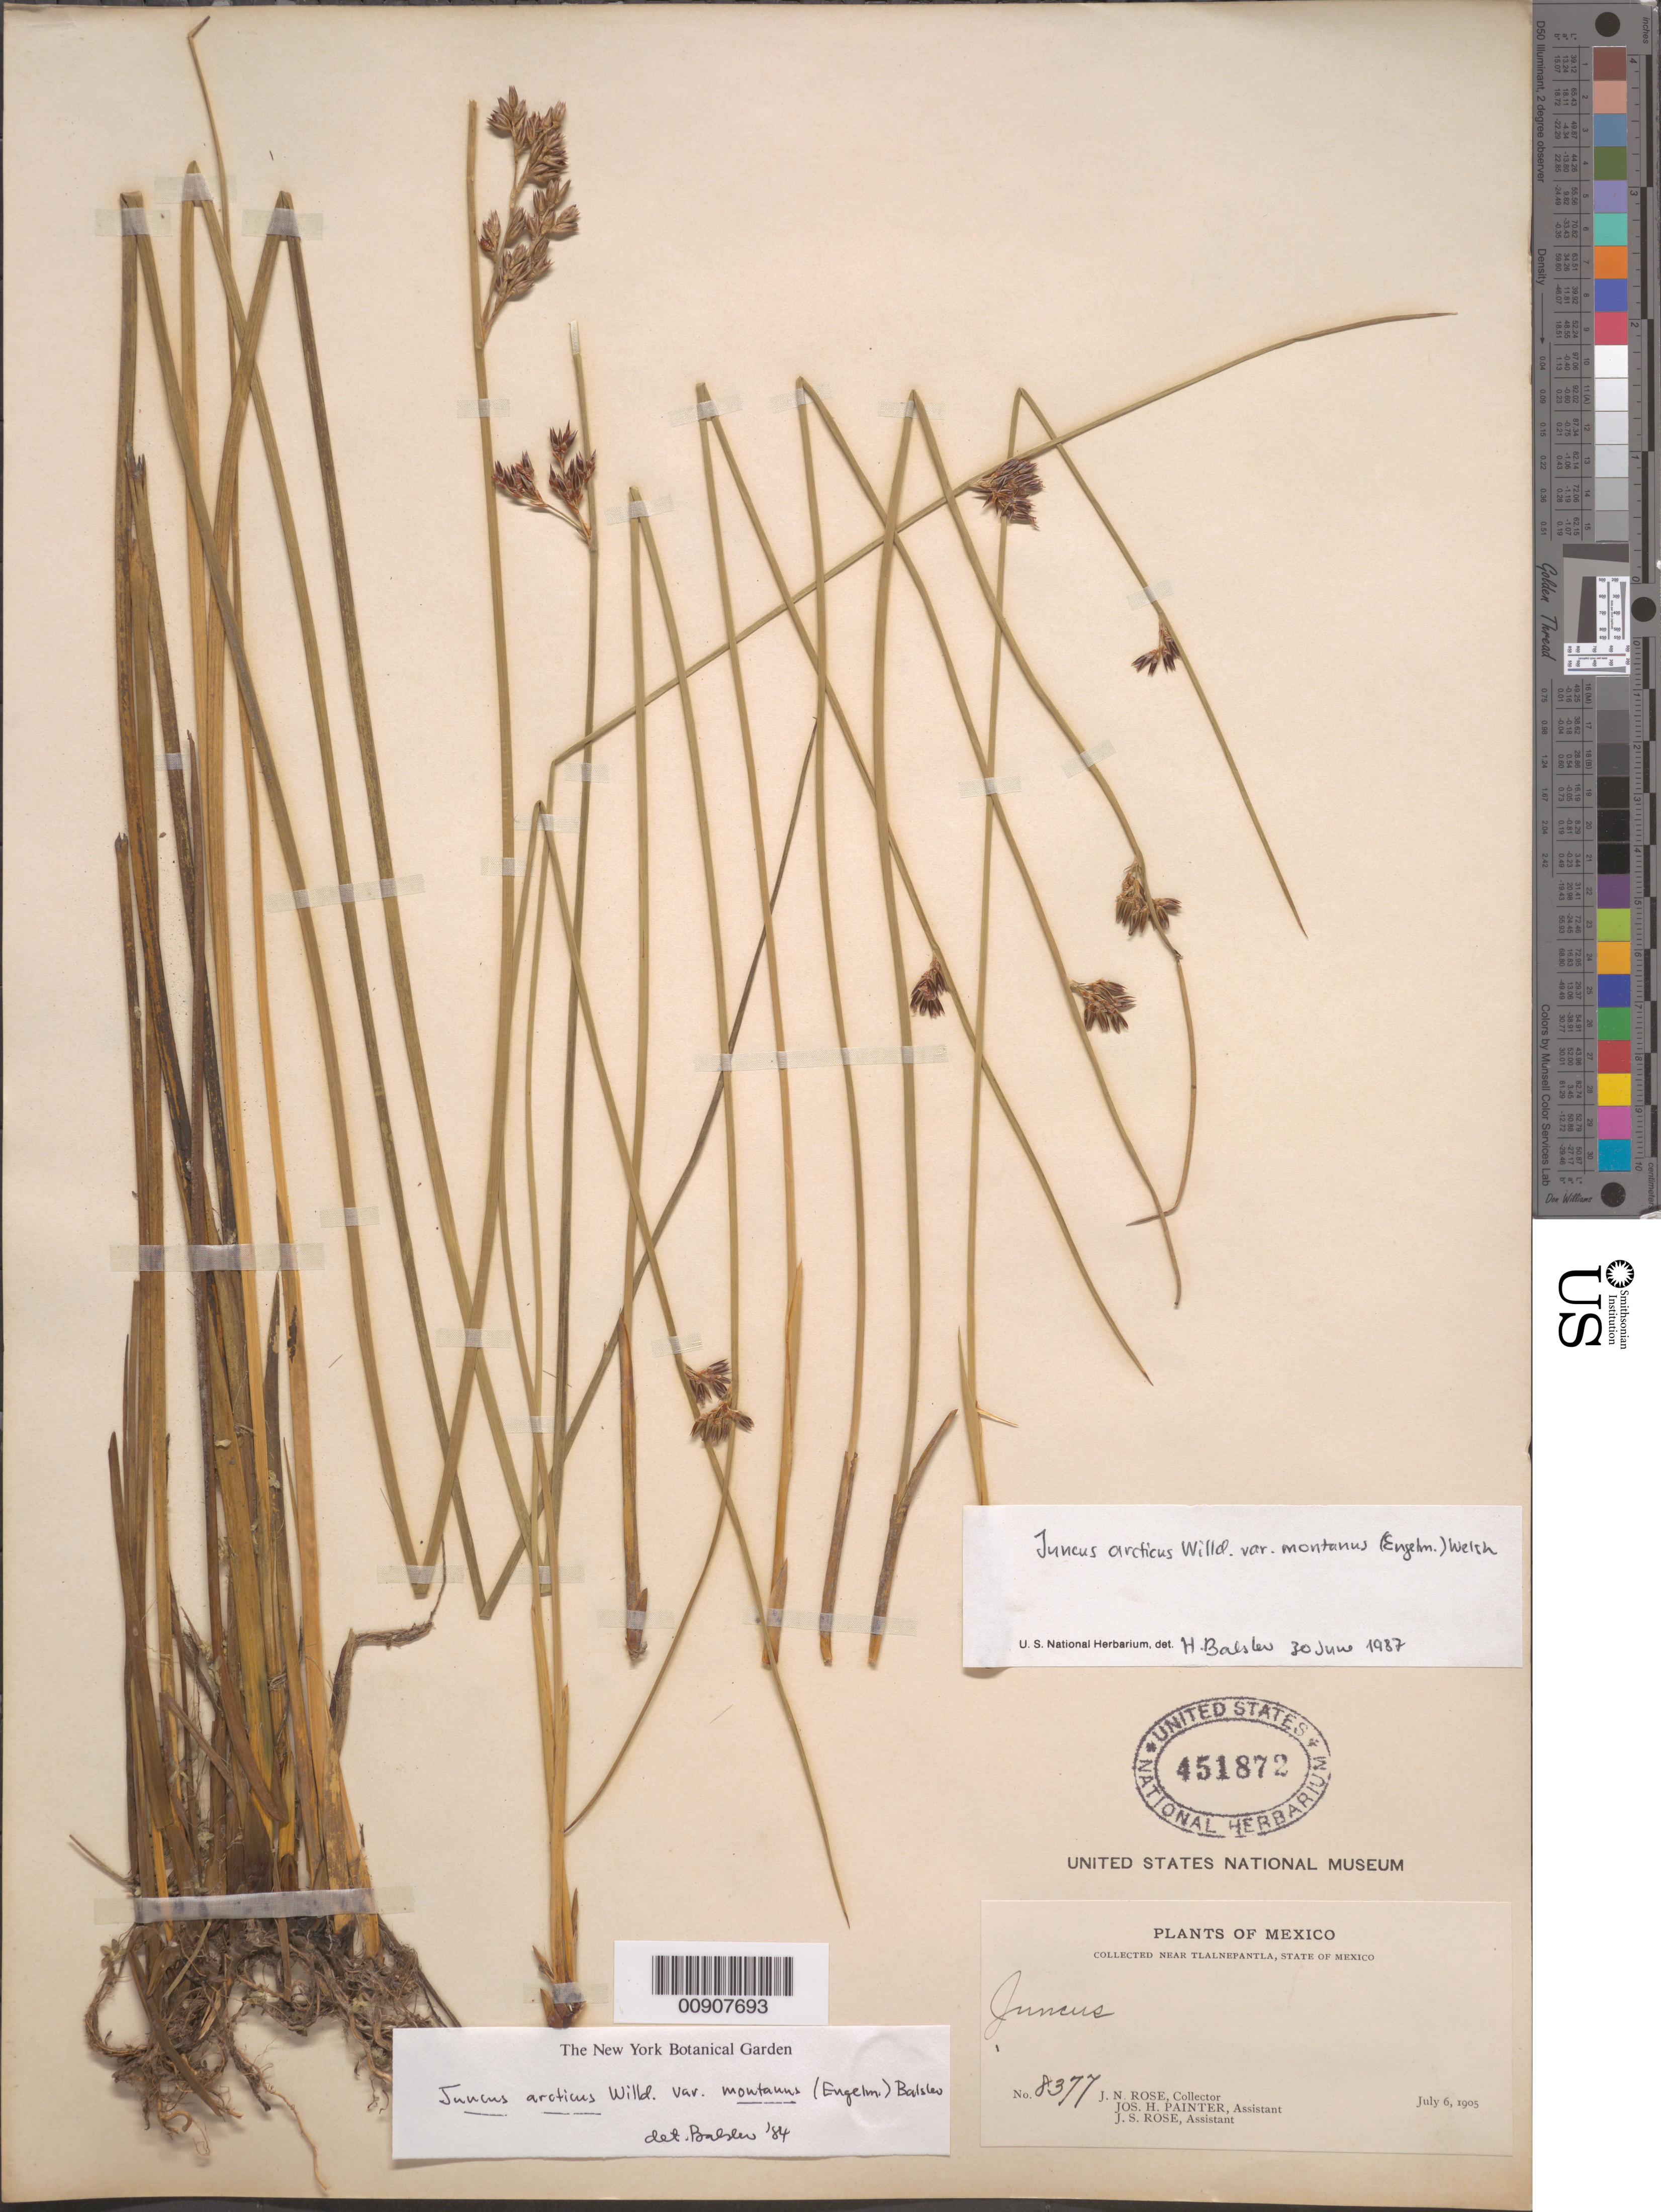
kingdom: Plantae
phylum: Tracheophyta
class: Liliopsida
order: Poales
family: Juncaceae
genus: Juncus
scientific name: Juncus arcticus var. montanus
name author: (Engelm.) S.L. Welsh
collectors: J. N. Rose, J. H. Painter & J. S. Rose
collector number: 8377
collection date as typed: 06 Jul 1905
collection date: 1905-07-06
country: Mexico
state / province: México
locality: Near Tlalnepantla, State of Mexico.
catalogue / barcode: US 451872